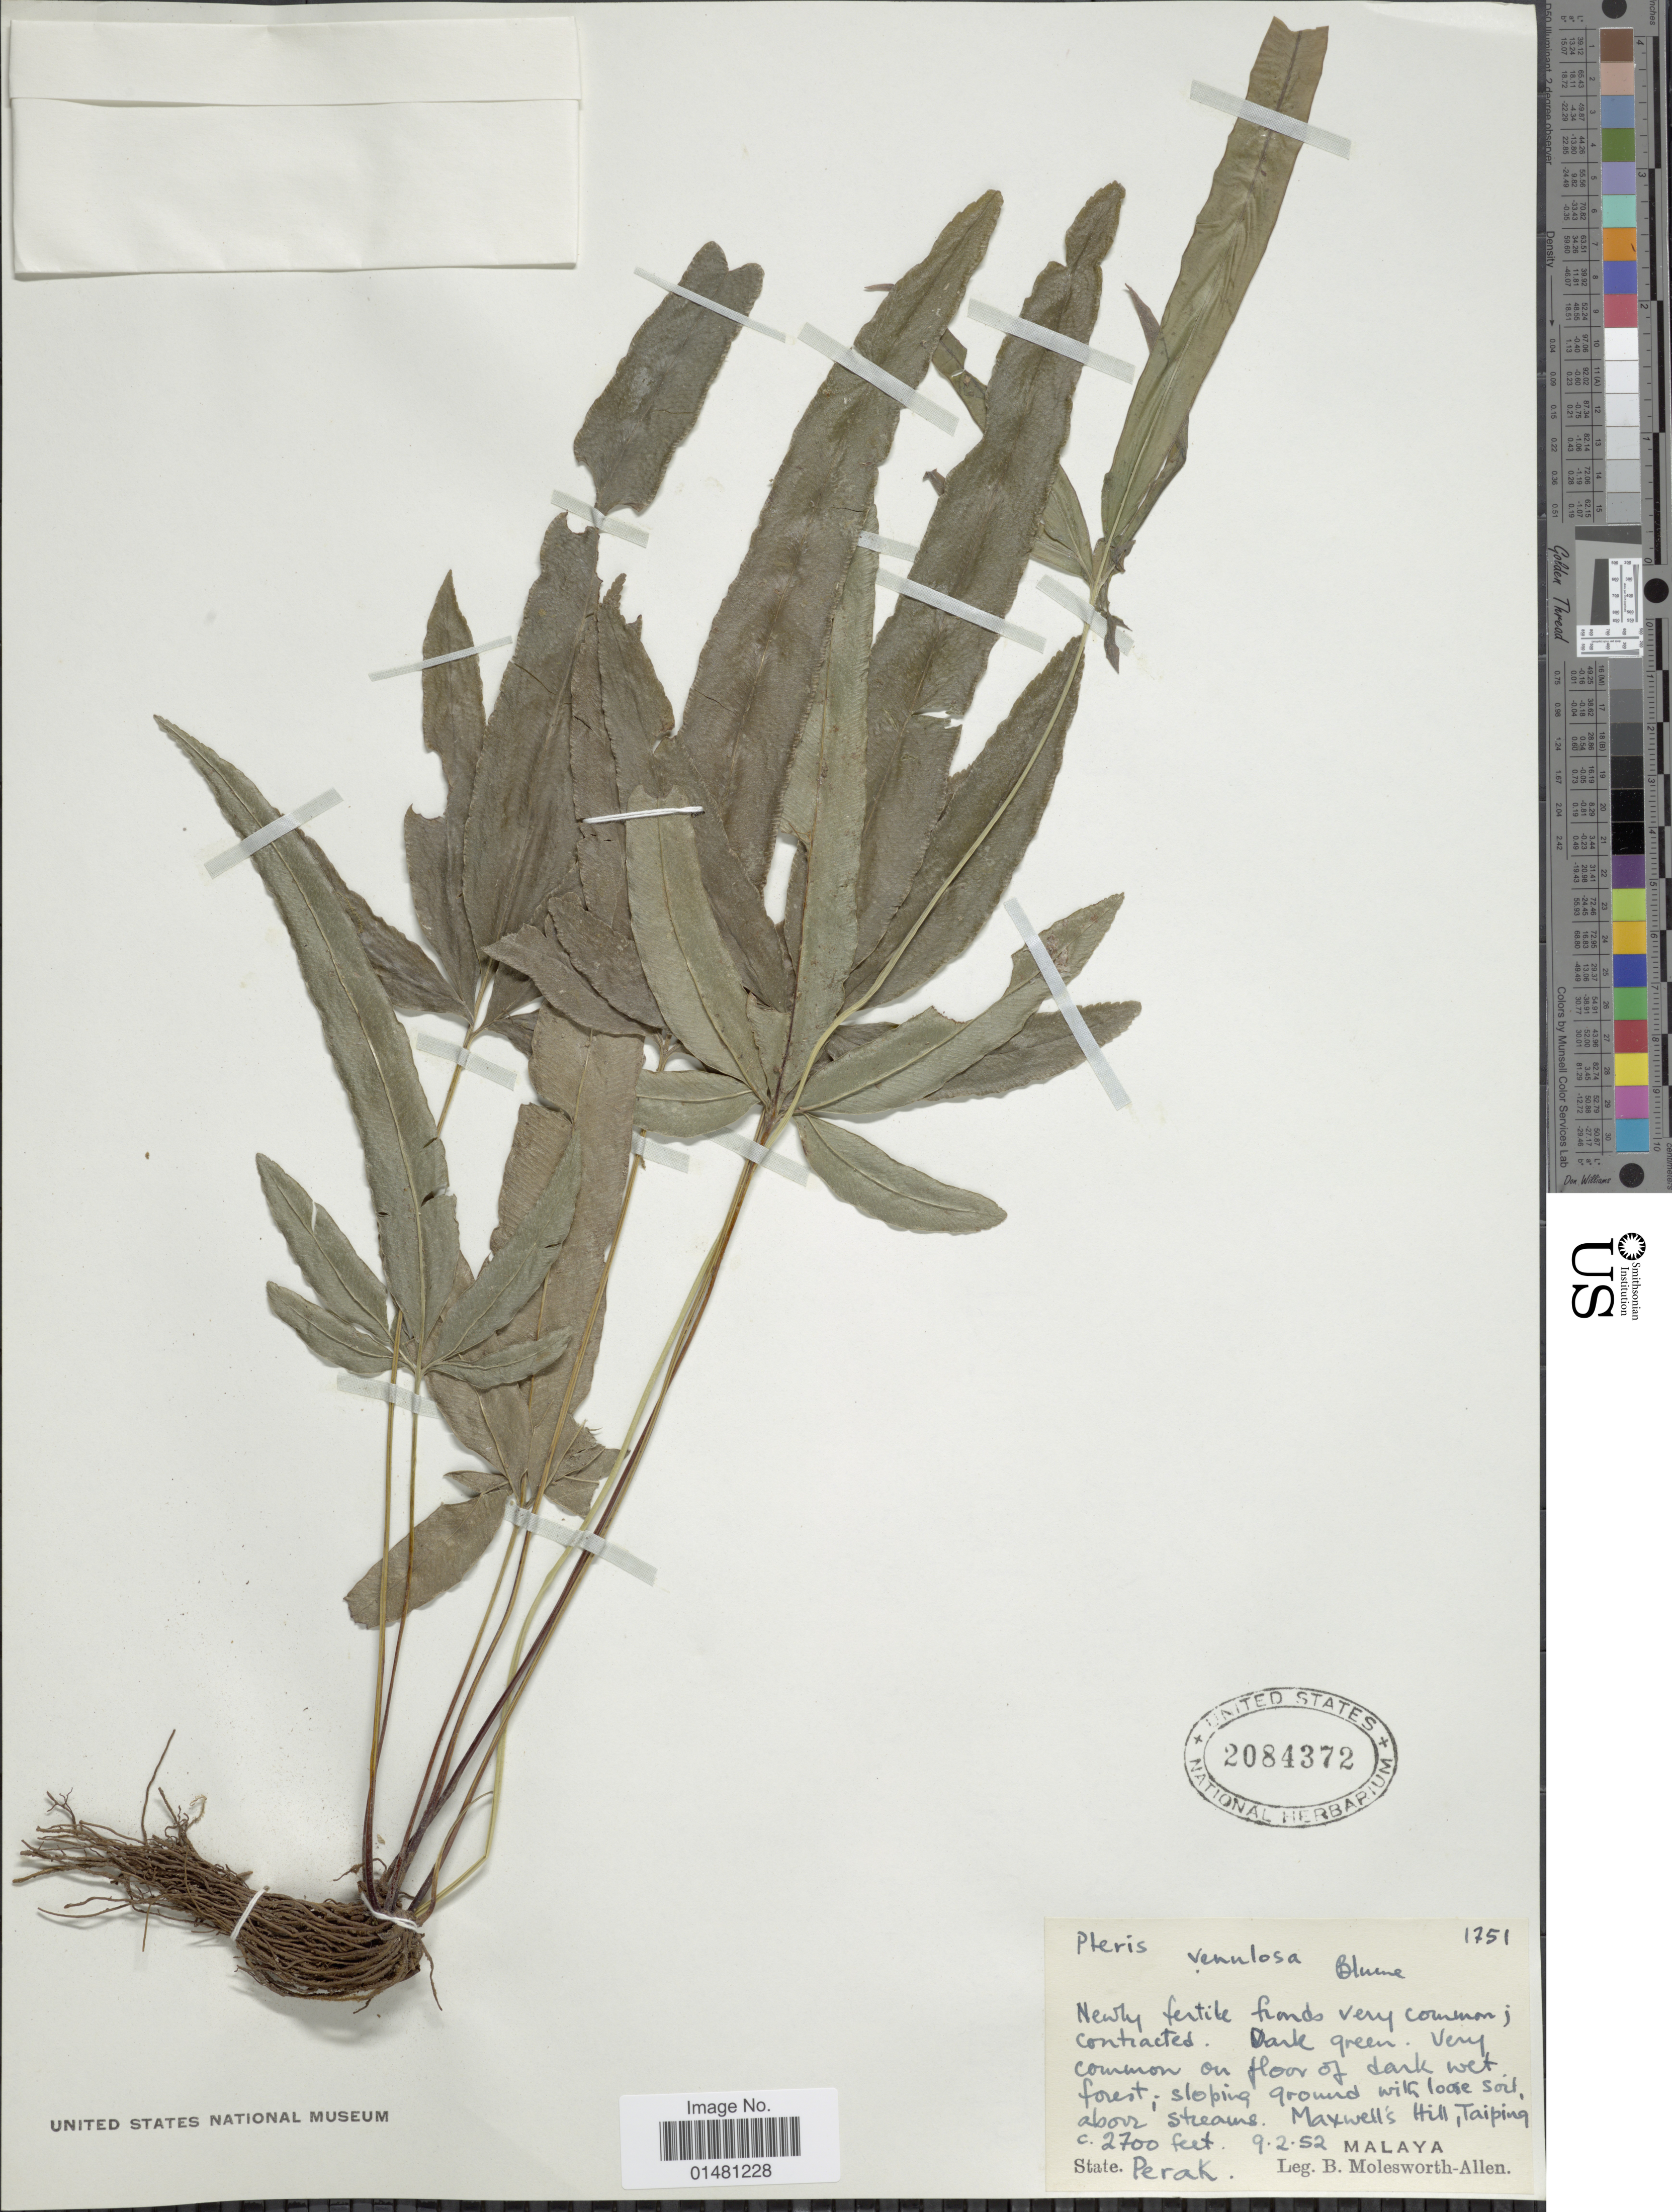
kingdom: Plantae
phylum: Tracheophyta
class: Polypodiopsida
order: Polypodiales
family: Pteridaceae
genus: Pteris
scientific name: Pteris venulosa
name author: Blume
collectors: B. E. G. Molesworth-Allen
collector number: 1751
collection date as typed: Transcribed d/m/y: 9/2/52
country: Malaysia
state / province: Perak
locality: Above stream. Maxwell's Hill, Taiping, Malaya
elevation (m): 823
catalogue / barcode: US 2084372